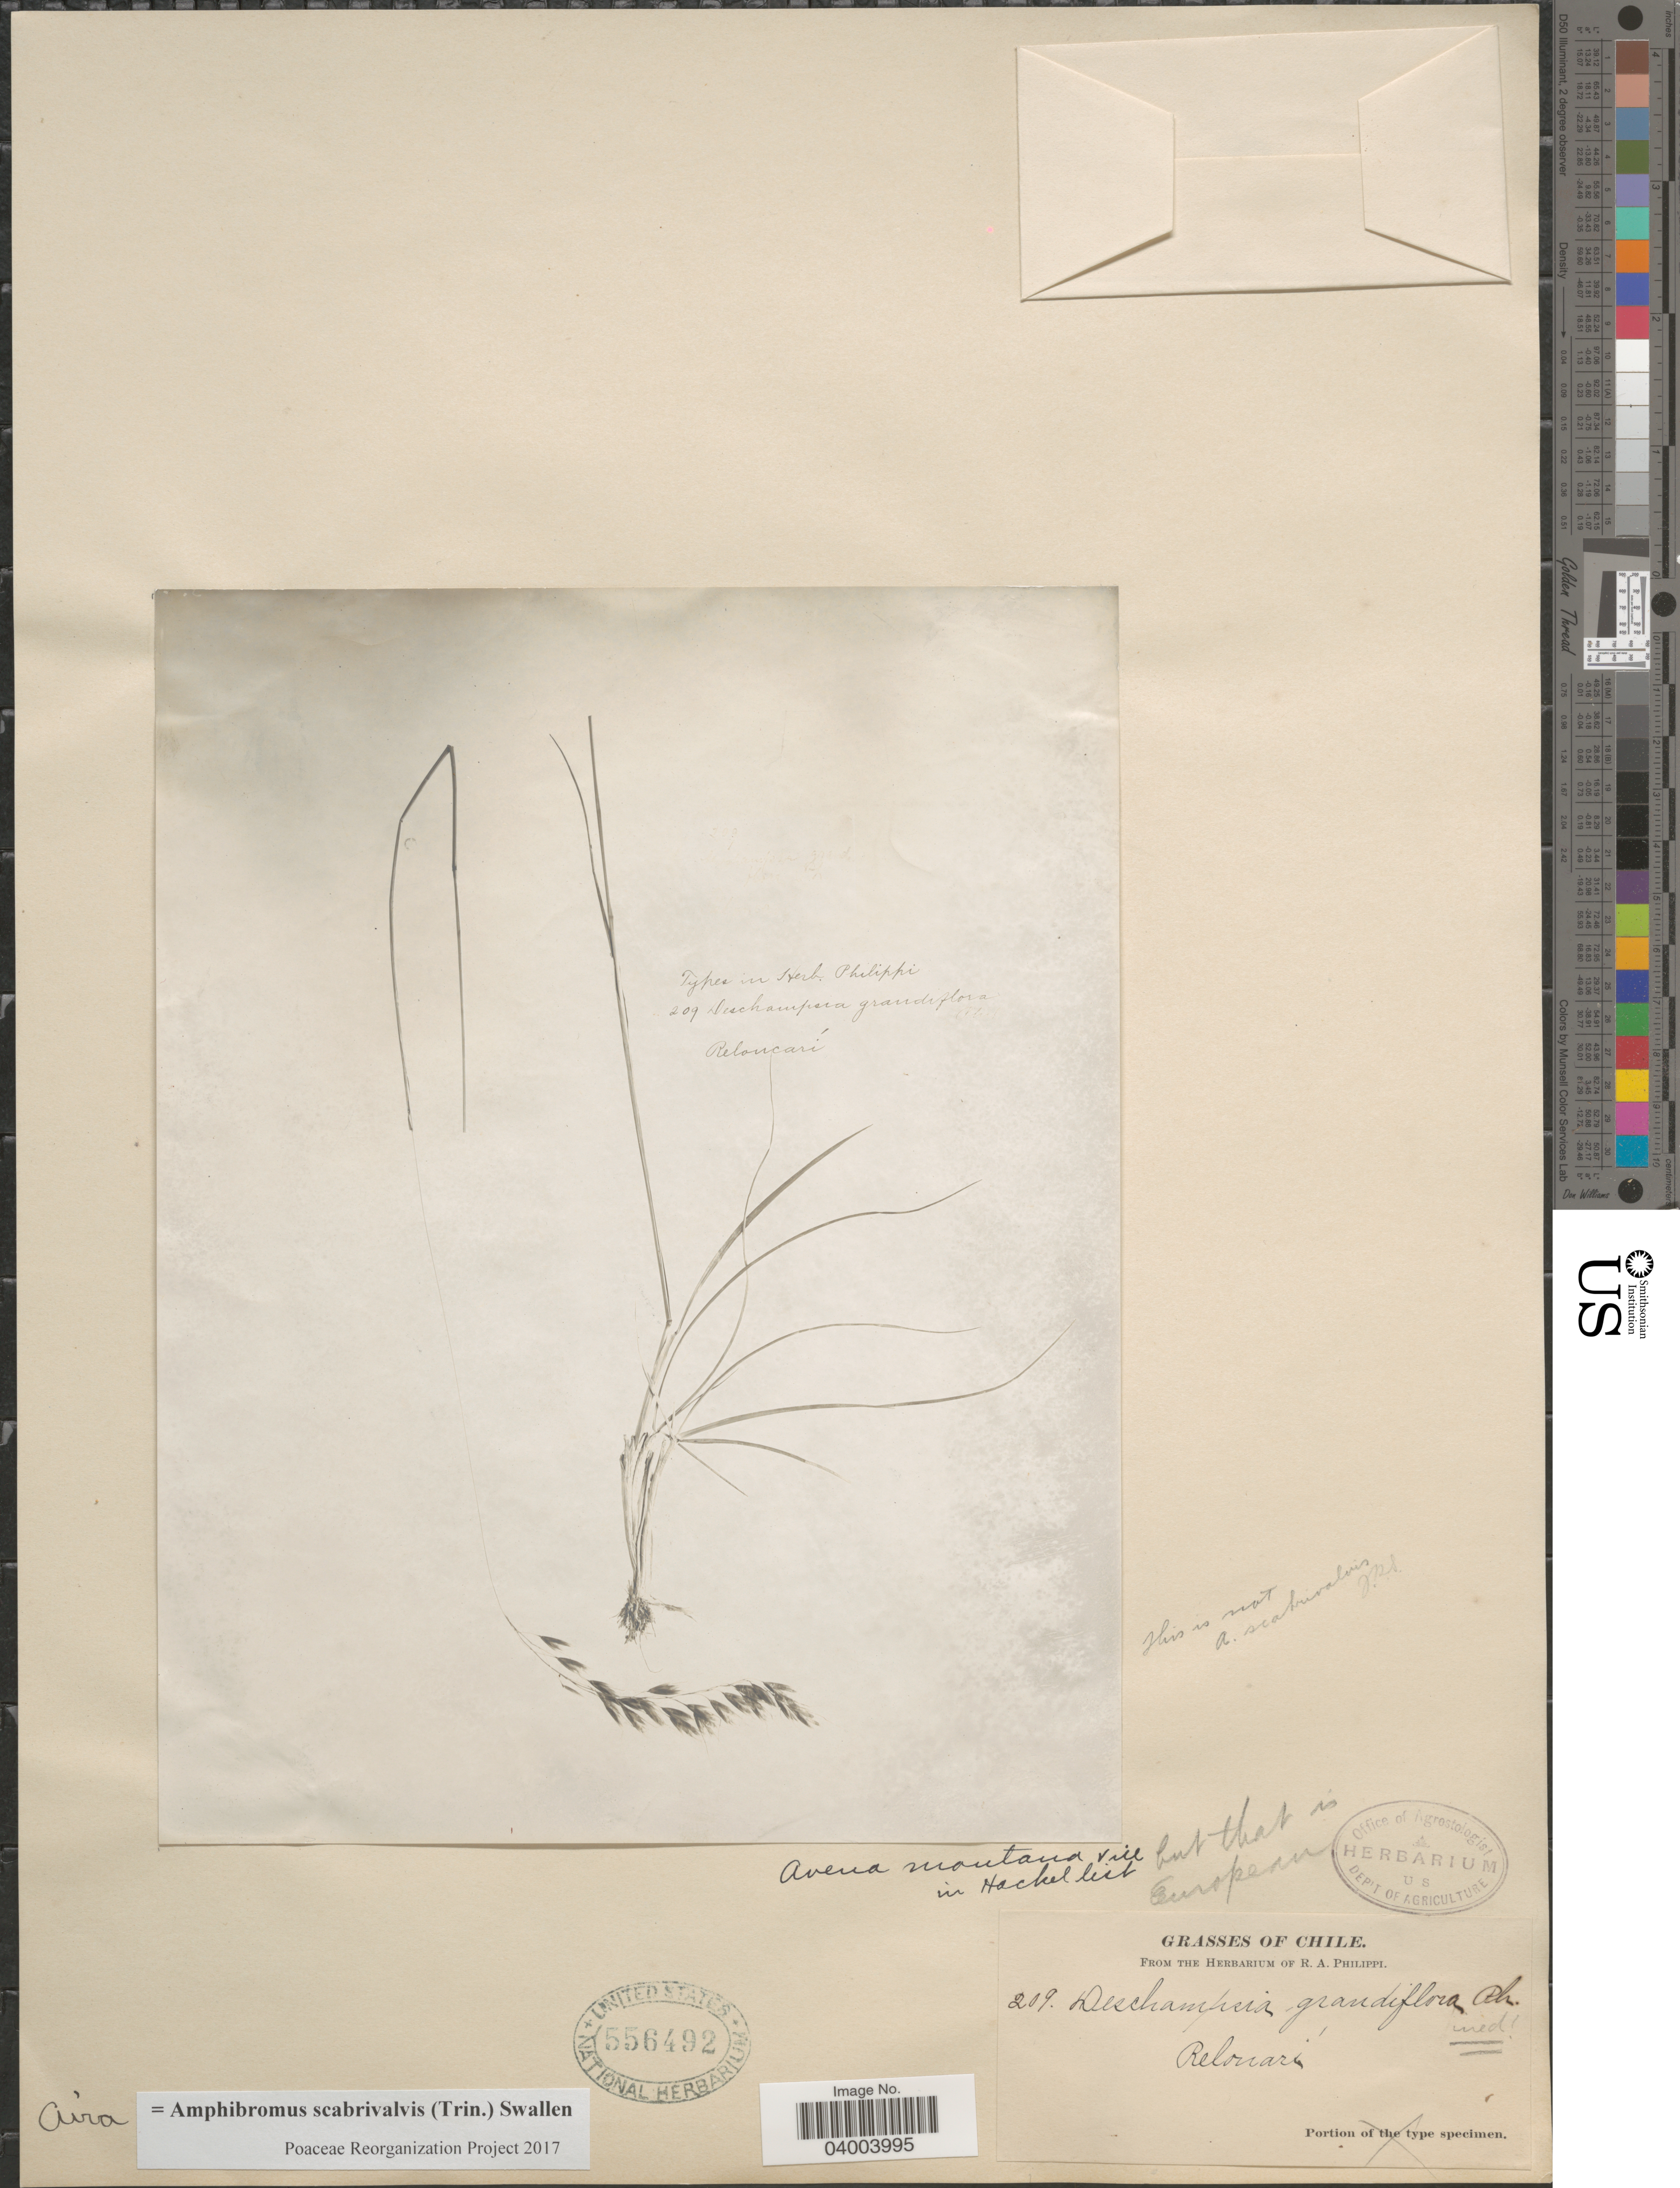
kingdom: Plantae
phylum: Tracheophyta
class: Liliopsida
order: Poales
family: Poaceae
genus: Amphibromus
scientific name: Amphibromus scabrivalvis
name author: (Trin.) Swallen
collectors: ex. herb. R.A. Philippi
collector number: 209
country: Chile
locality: Reloncavi.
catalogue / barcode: US 556492